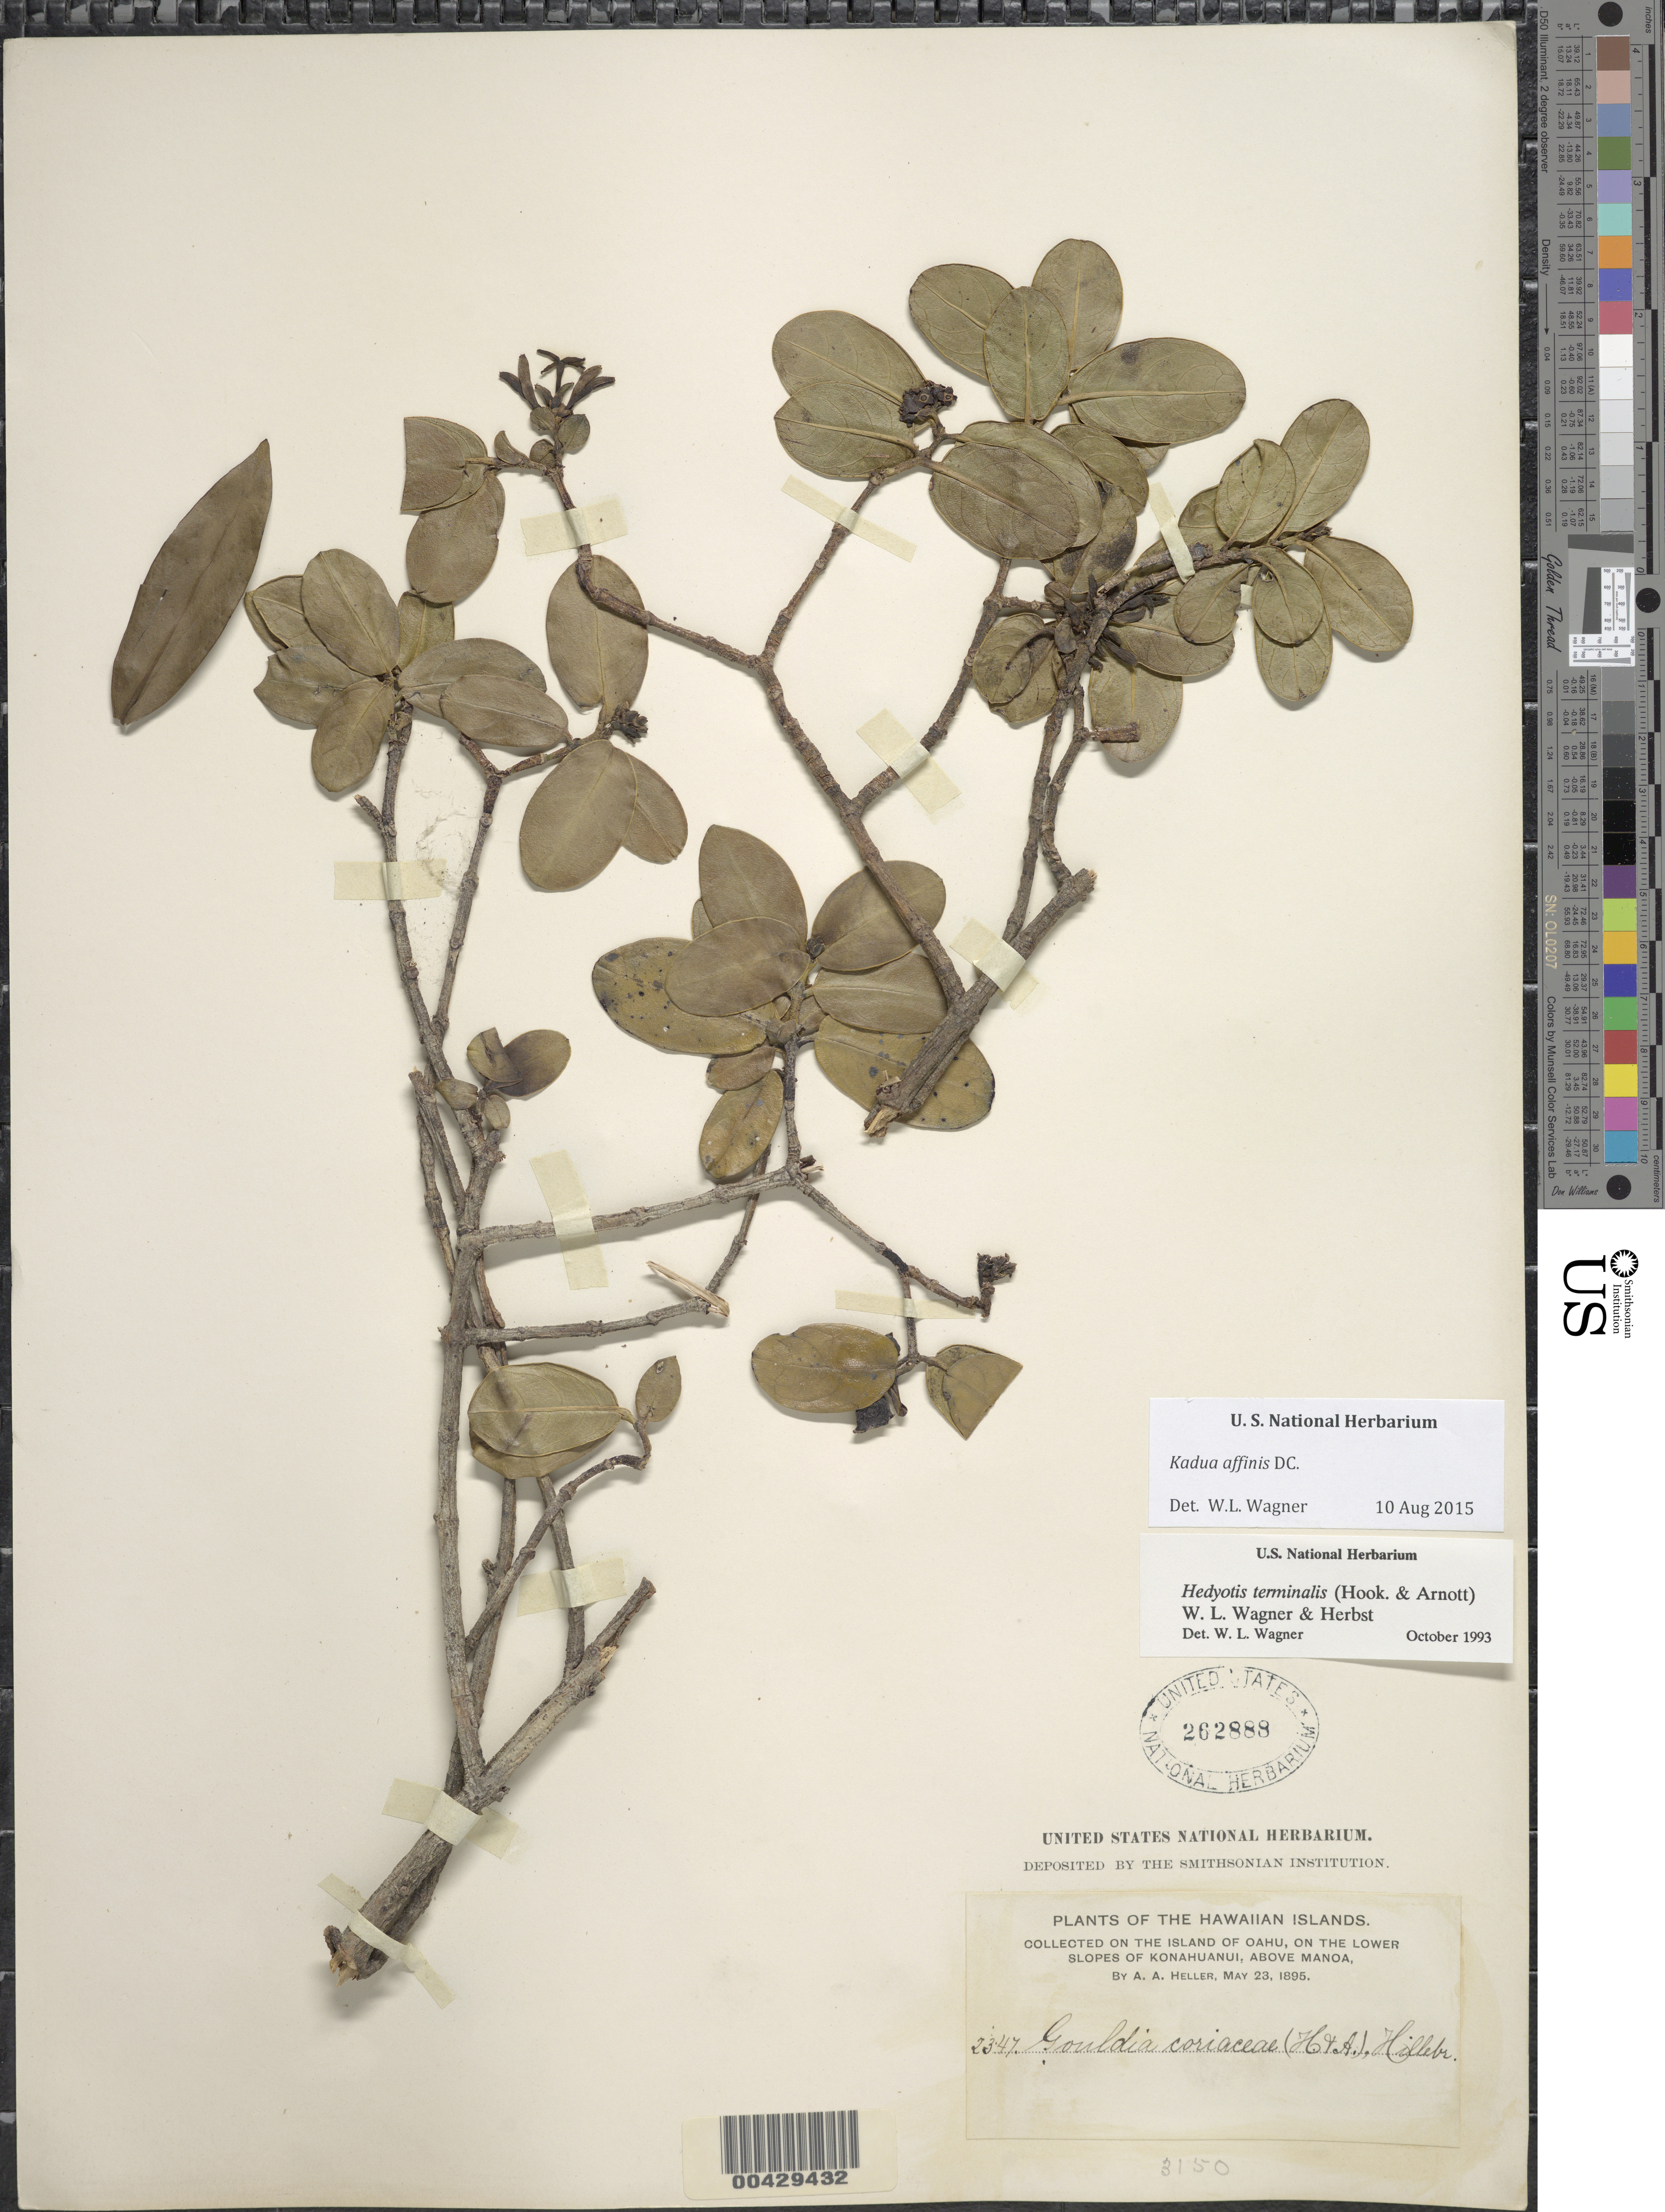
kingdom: Plantae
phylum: Tracheophyta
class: Magnoliopsida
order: Gentianales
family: Rubiaceae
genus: Kadua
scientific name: Kadua affinis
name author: DC.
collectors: A. A. Heller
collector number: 2347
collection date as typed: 23 May 1895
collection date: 1895-05-23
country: United States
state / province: Hawaii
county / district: Honolulu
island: Oahu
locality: On the lower slopes of Konahuanui, above Manoa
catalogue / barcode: US 262888